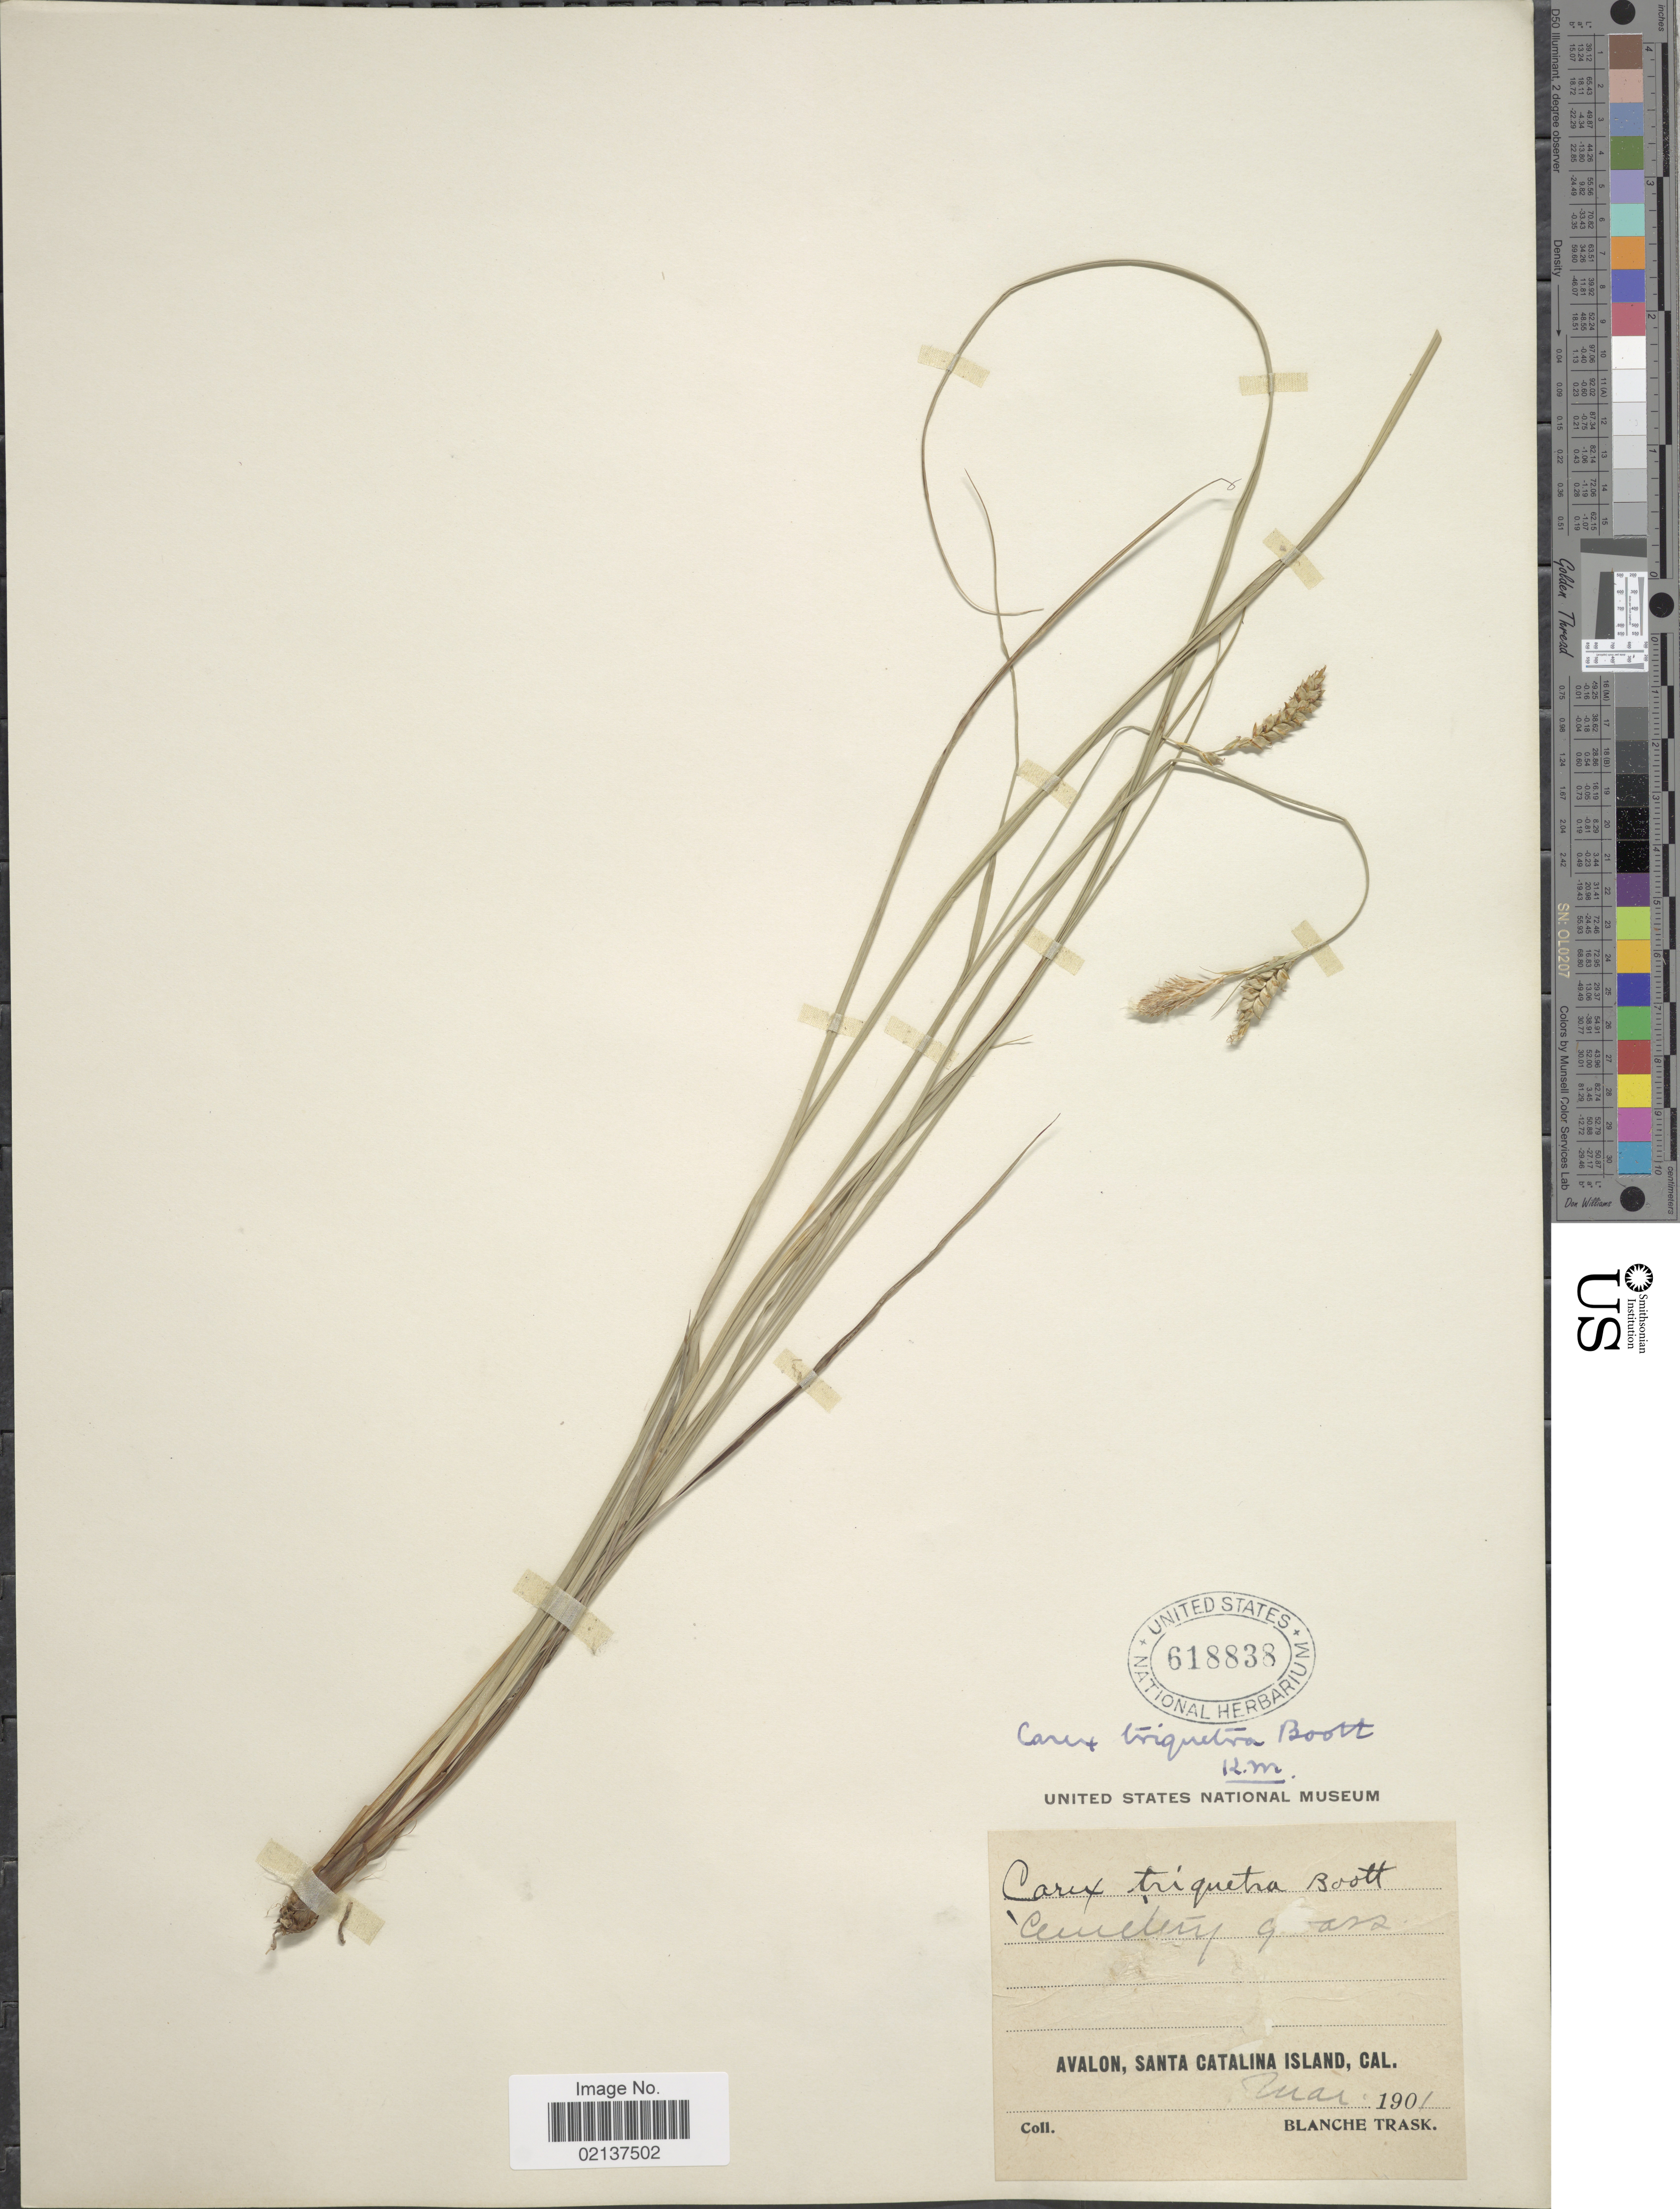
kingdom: Plantae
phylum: Tracheophyta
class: Liliopsida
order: Poales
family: Cyperaceae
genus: Carex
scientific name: Carex triquetra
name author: Boott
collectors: B. Trask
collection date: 1901-05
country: United States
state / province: California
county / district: Los Angeles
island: Santa Catalina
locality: Avalon, Santa Catalina Island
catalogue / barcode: US 618838